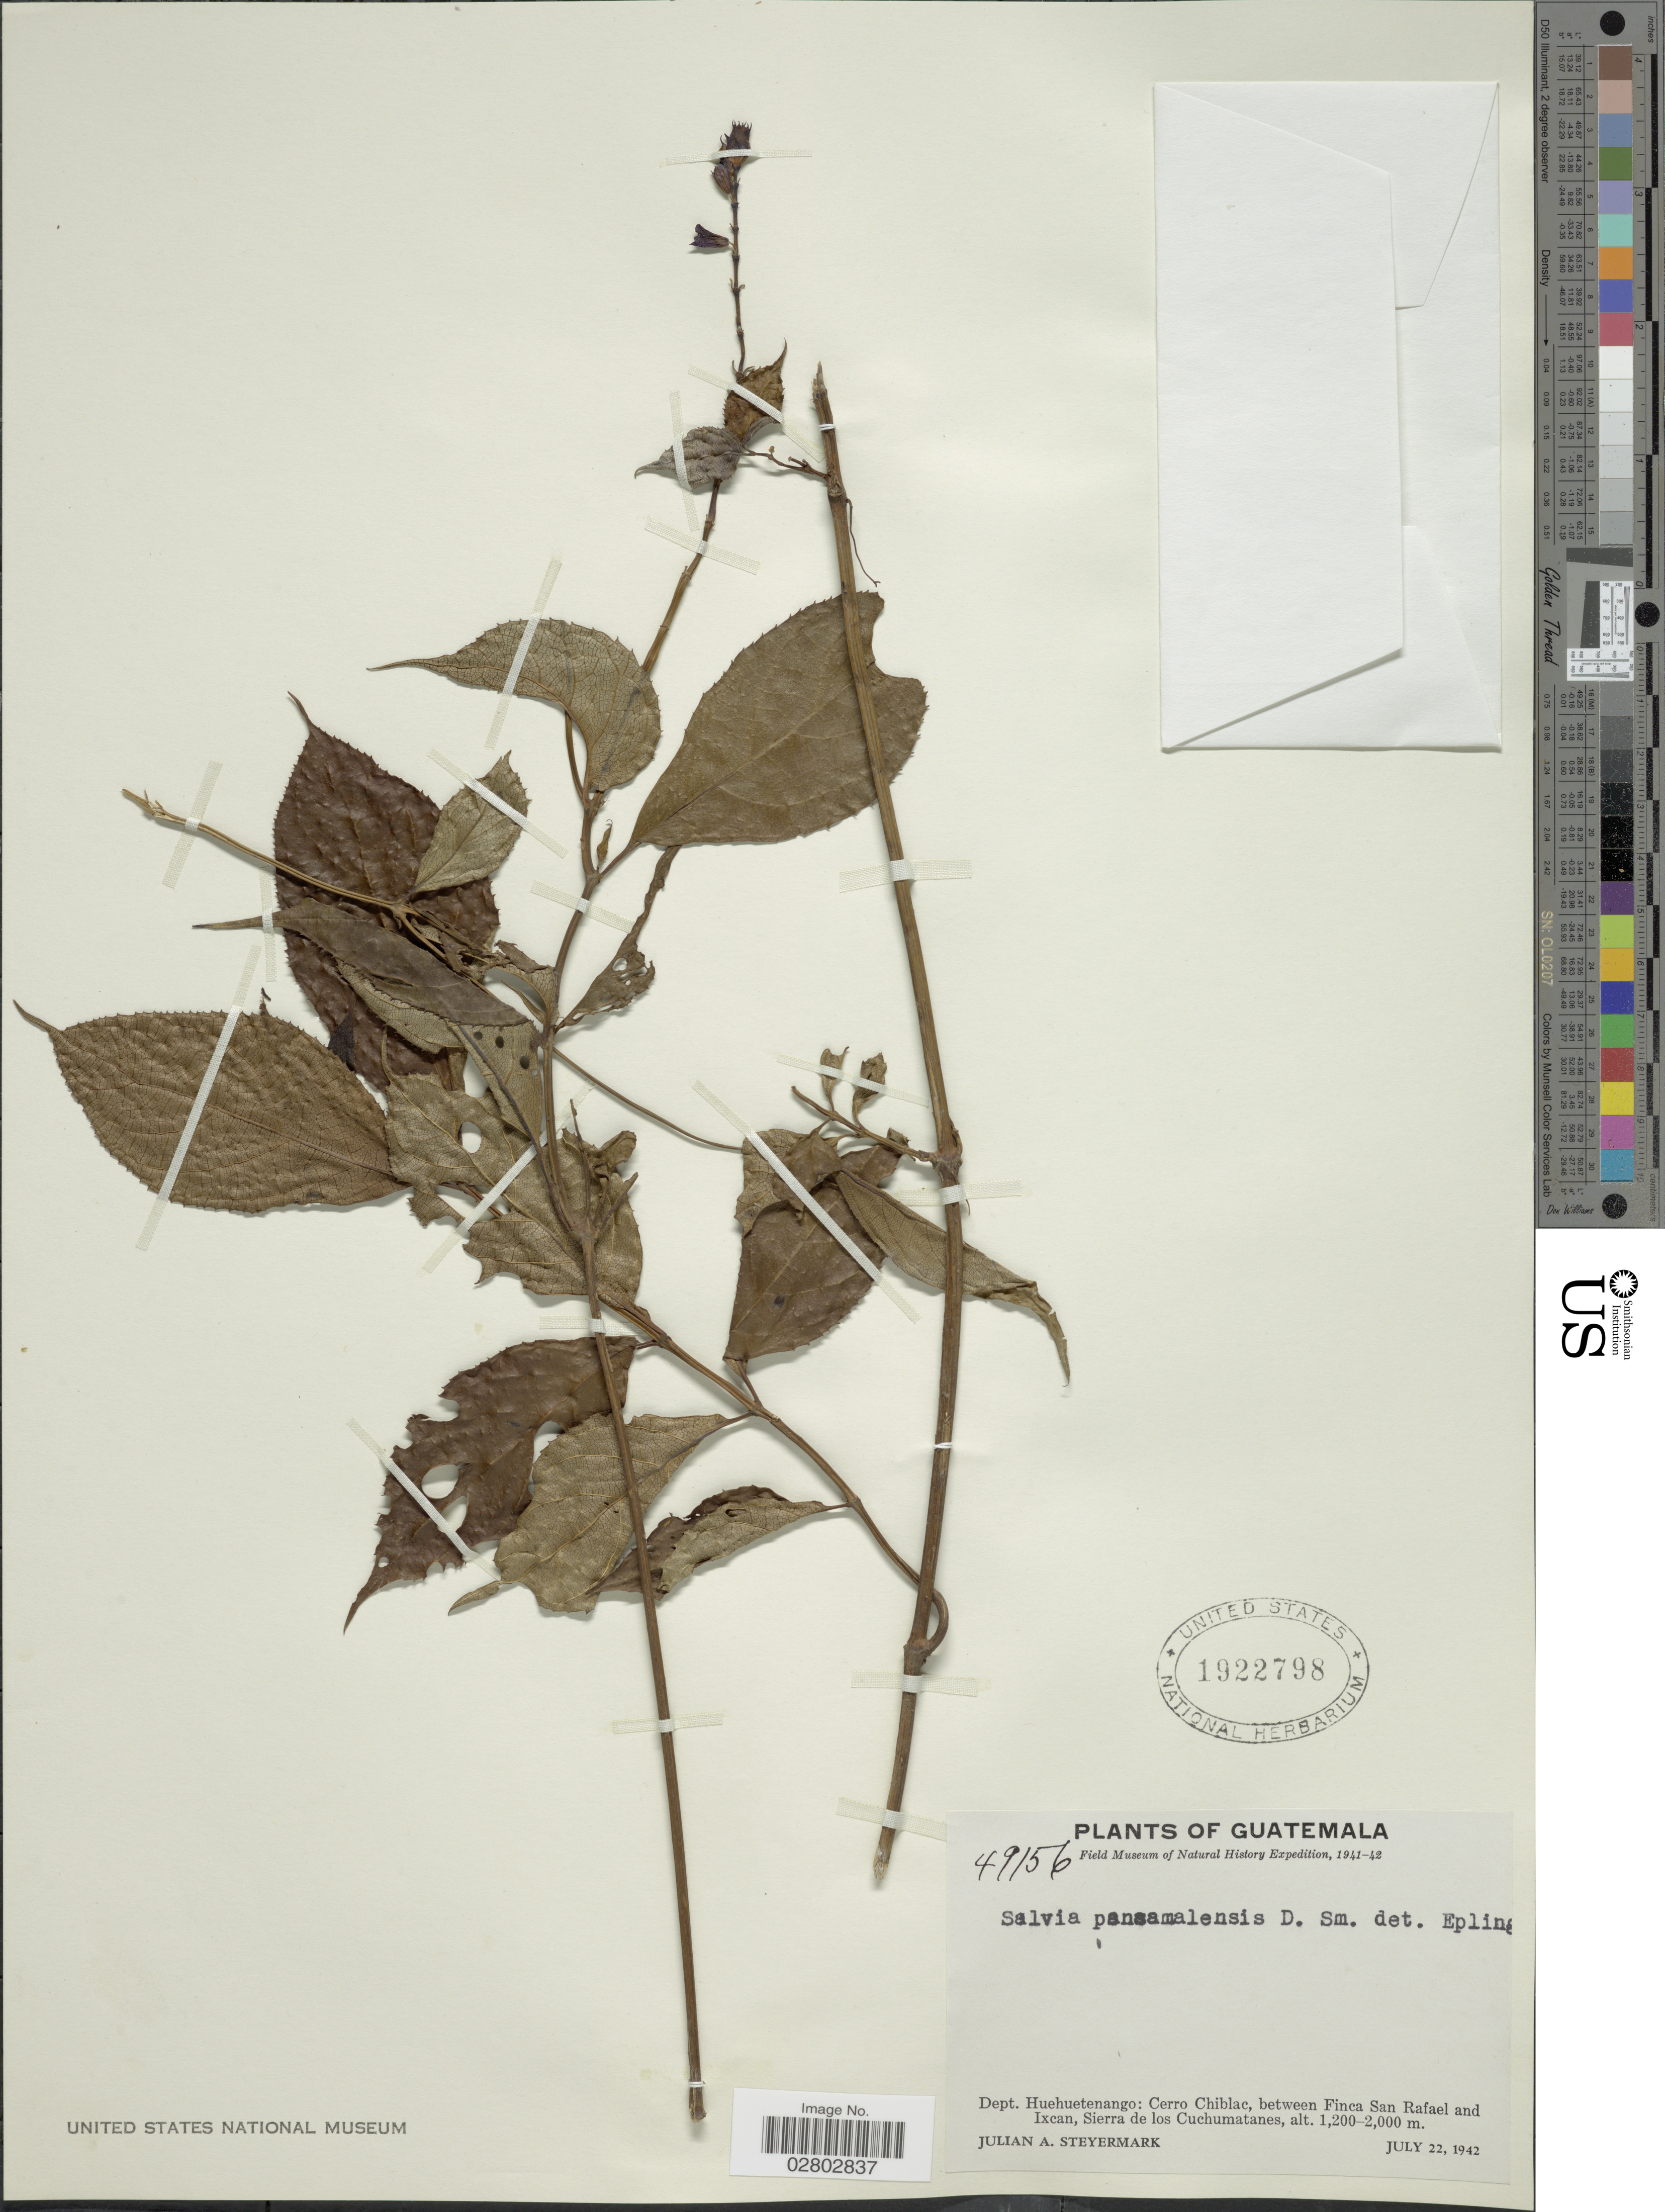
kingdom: Plantae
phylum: Tracheophyta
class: Magnoliopsida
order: Lamiales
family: Lamiaceae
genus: Salvia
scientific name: Salvia pansamalensis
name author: Donn. Sm.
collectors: J. Steyermark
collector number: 49156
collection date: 1942-07-22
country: Guatemala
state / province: Huehuetenango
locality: Dept. Huehuetenango: Cerro Chiblac, between Finca San Rafael and Ixcan, Sierra de los Cuchumatanes.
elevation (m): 1200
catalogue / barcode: US 1922798